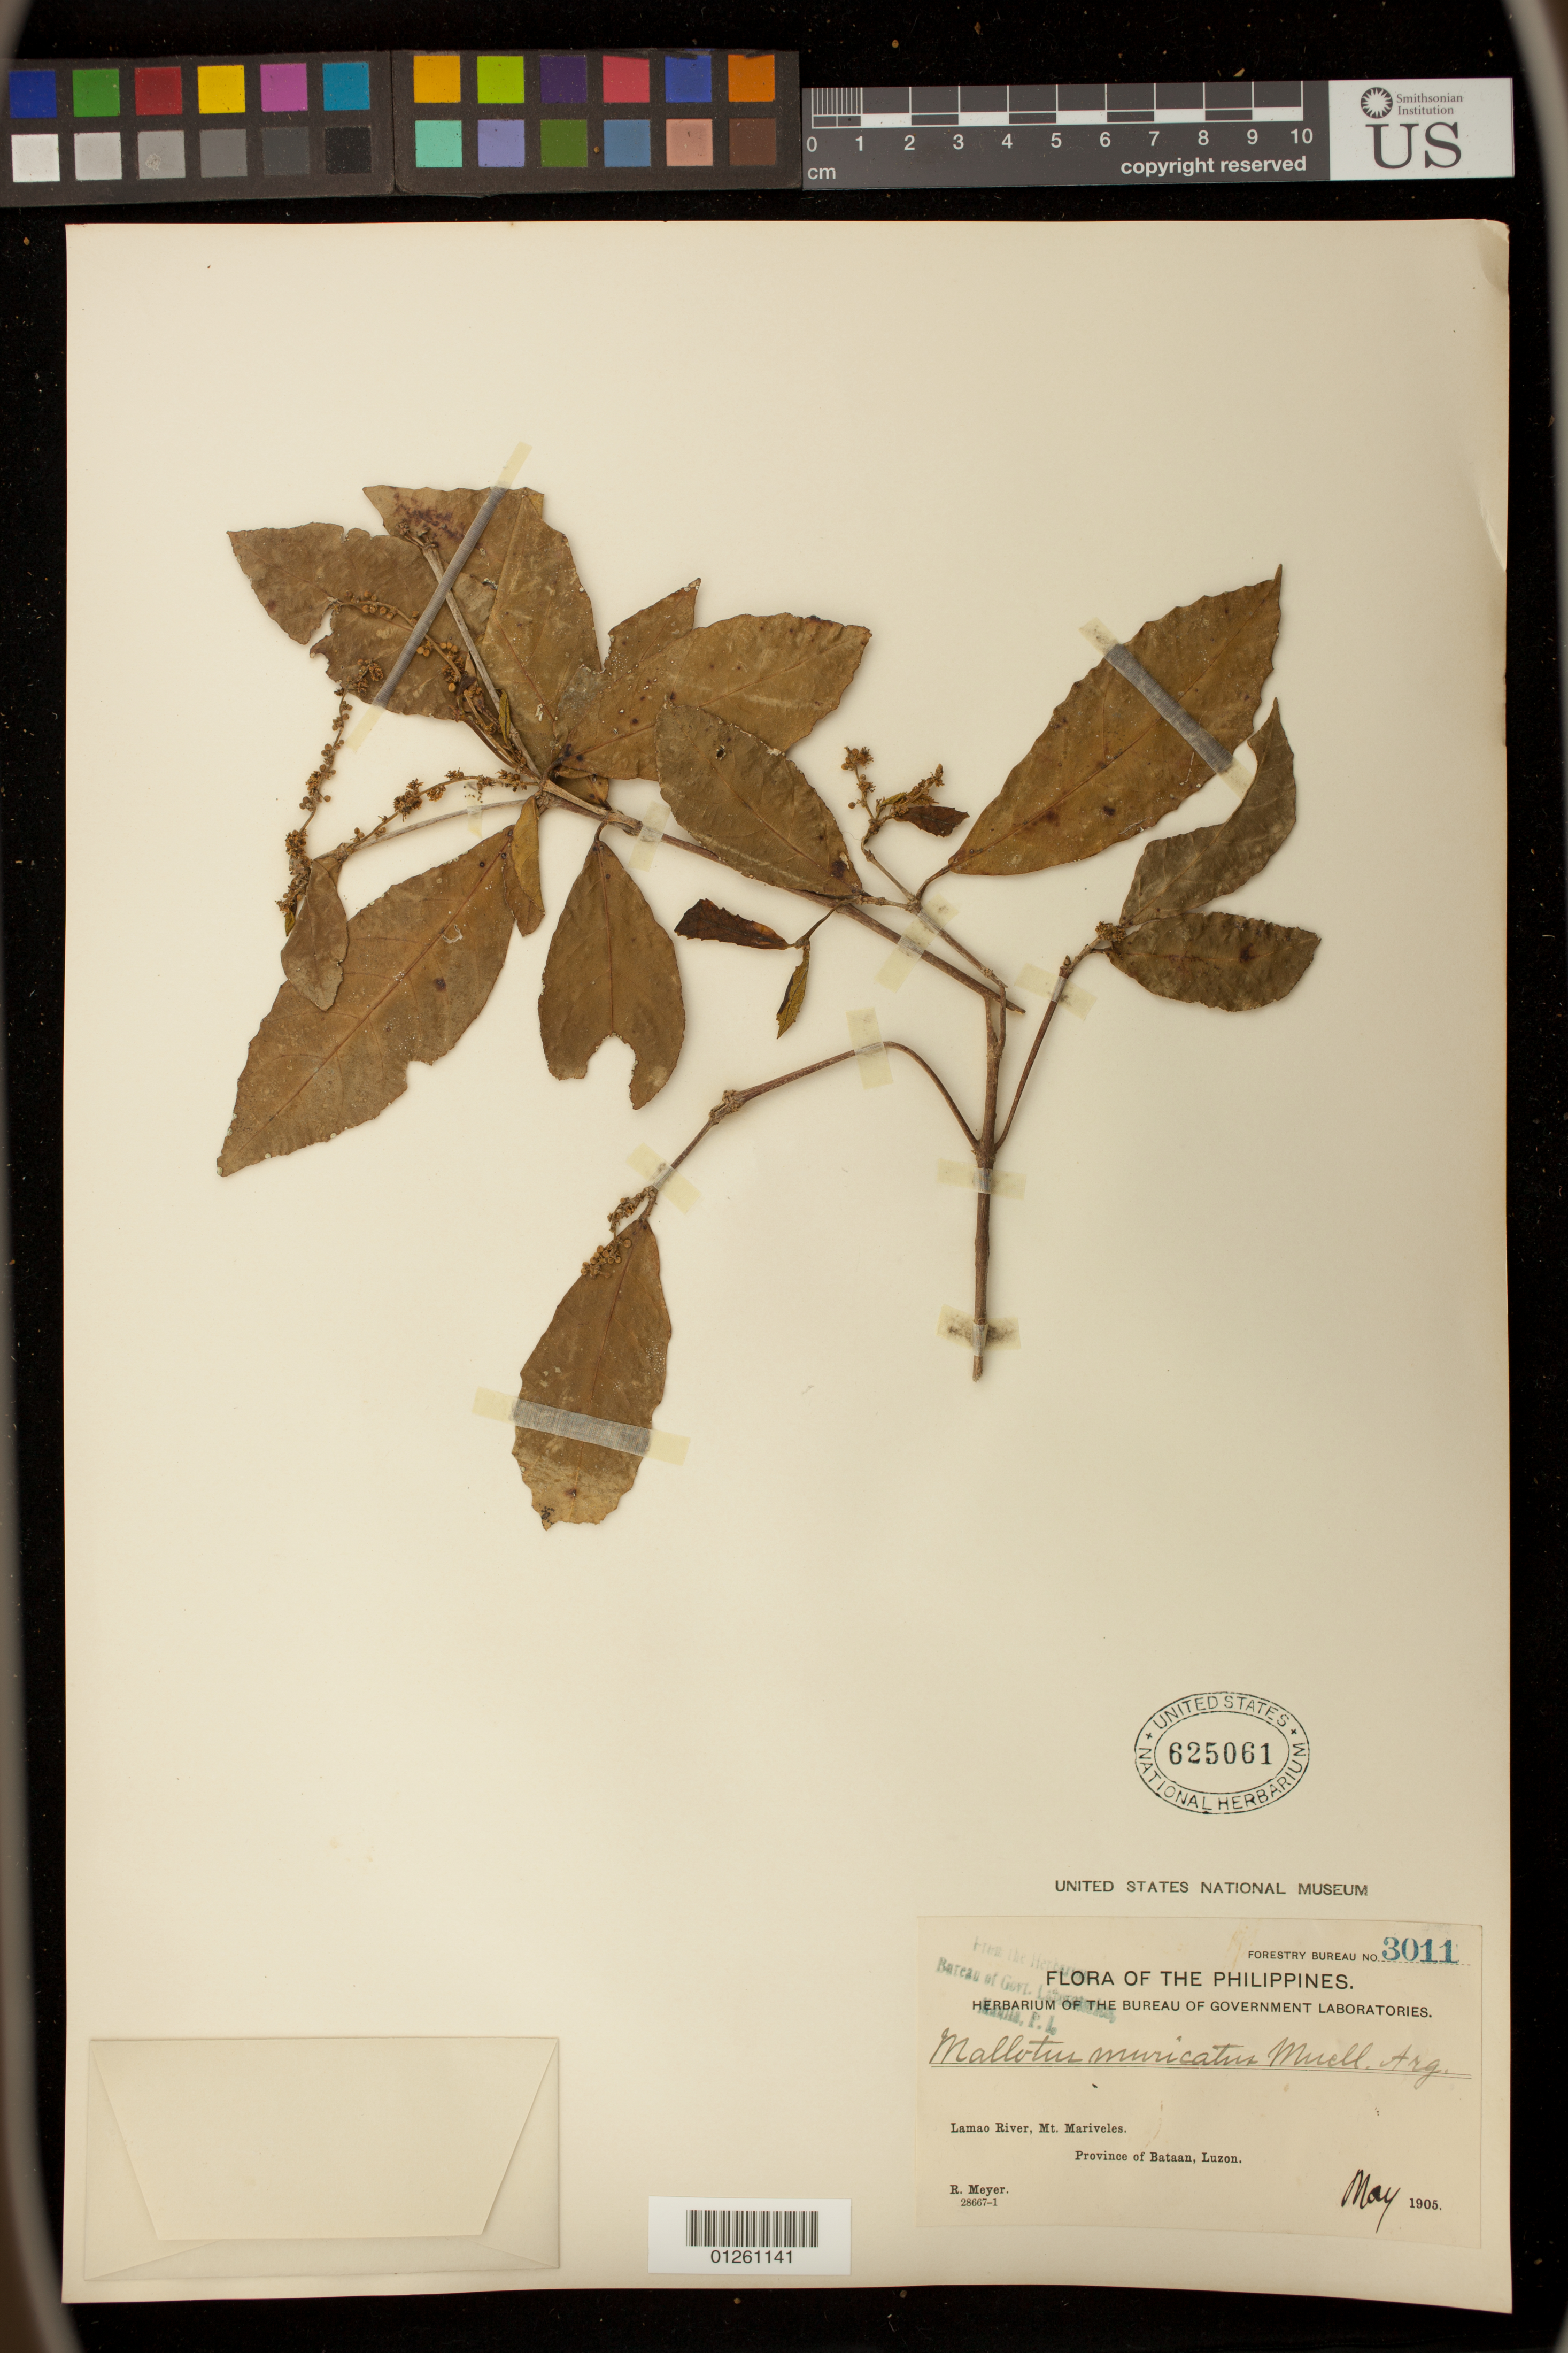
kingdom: Plantae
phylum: Tracheophyta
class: Magnoliopsida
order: Malpighiales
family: Euphorbiaceae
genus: Mallotus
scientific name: Mallotus resinosus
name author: (Blanco) Merr.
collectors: R. Meyer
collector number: For. Bur. 3011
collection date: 1905-05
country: Philippines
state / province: Central Luzon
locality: Lamao River, Mt. Mariveles,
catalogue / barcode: US 625061